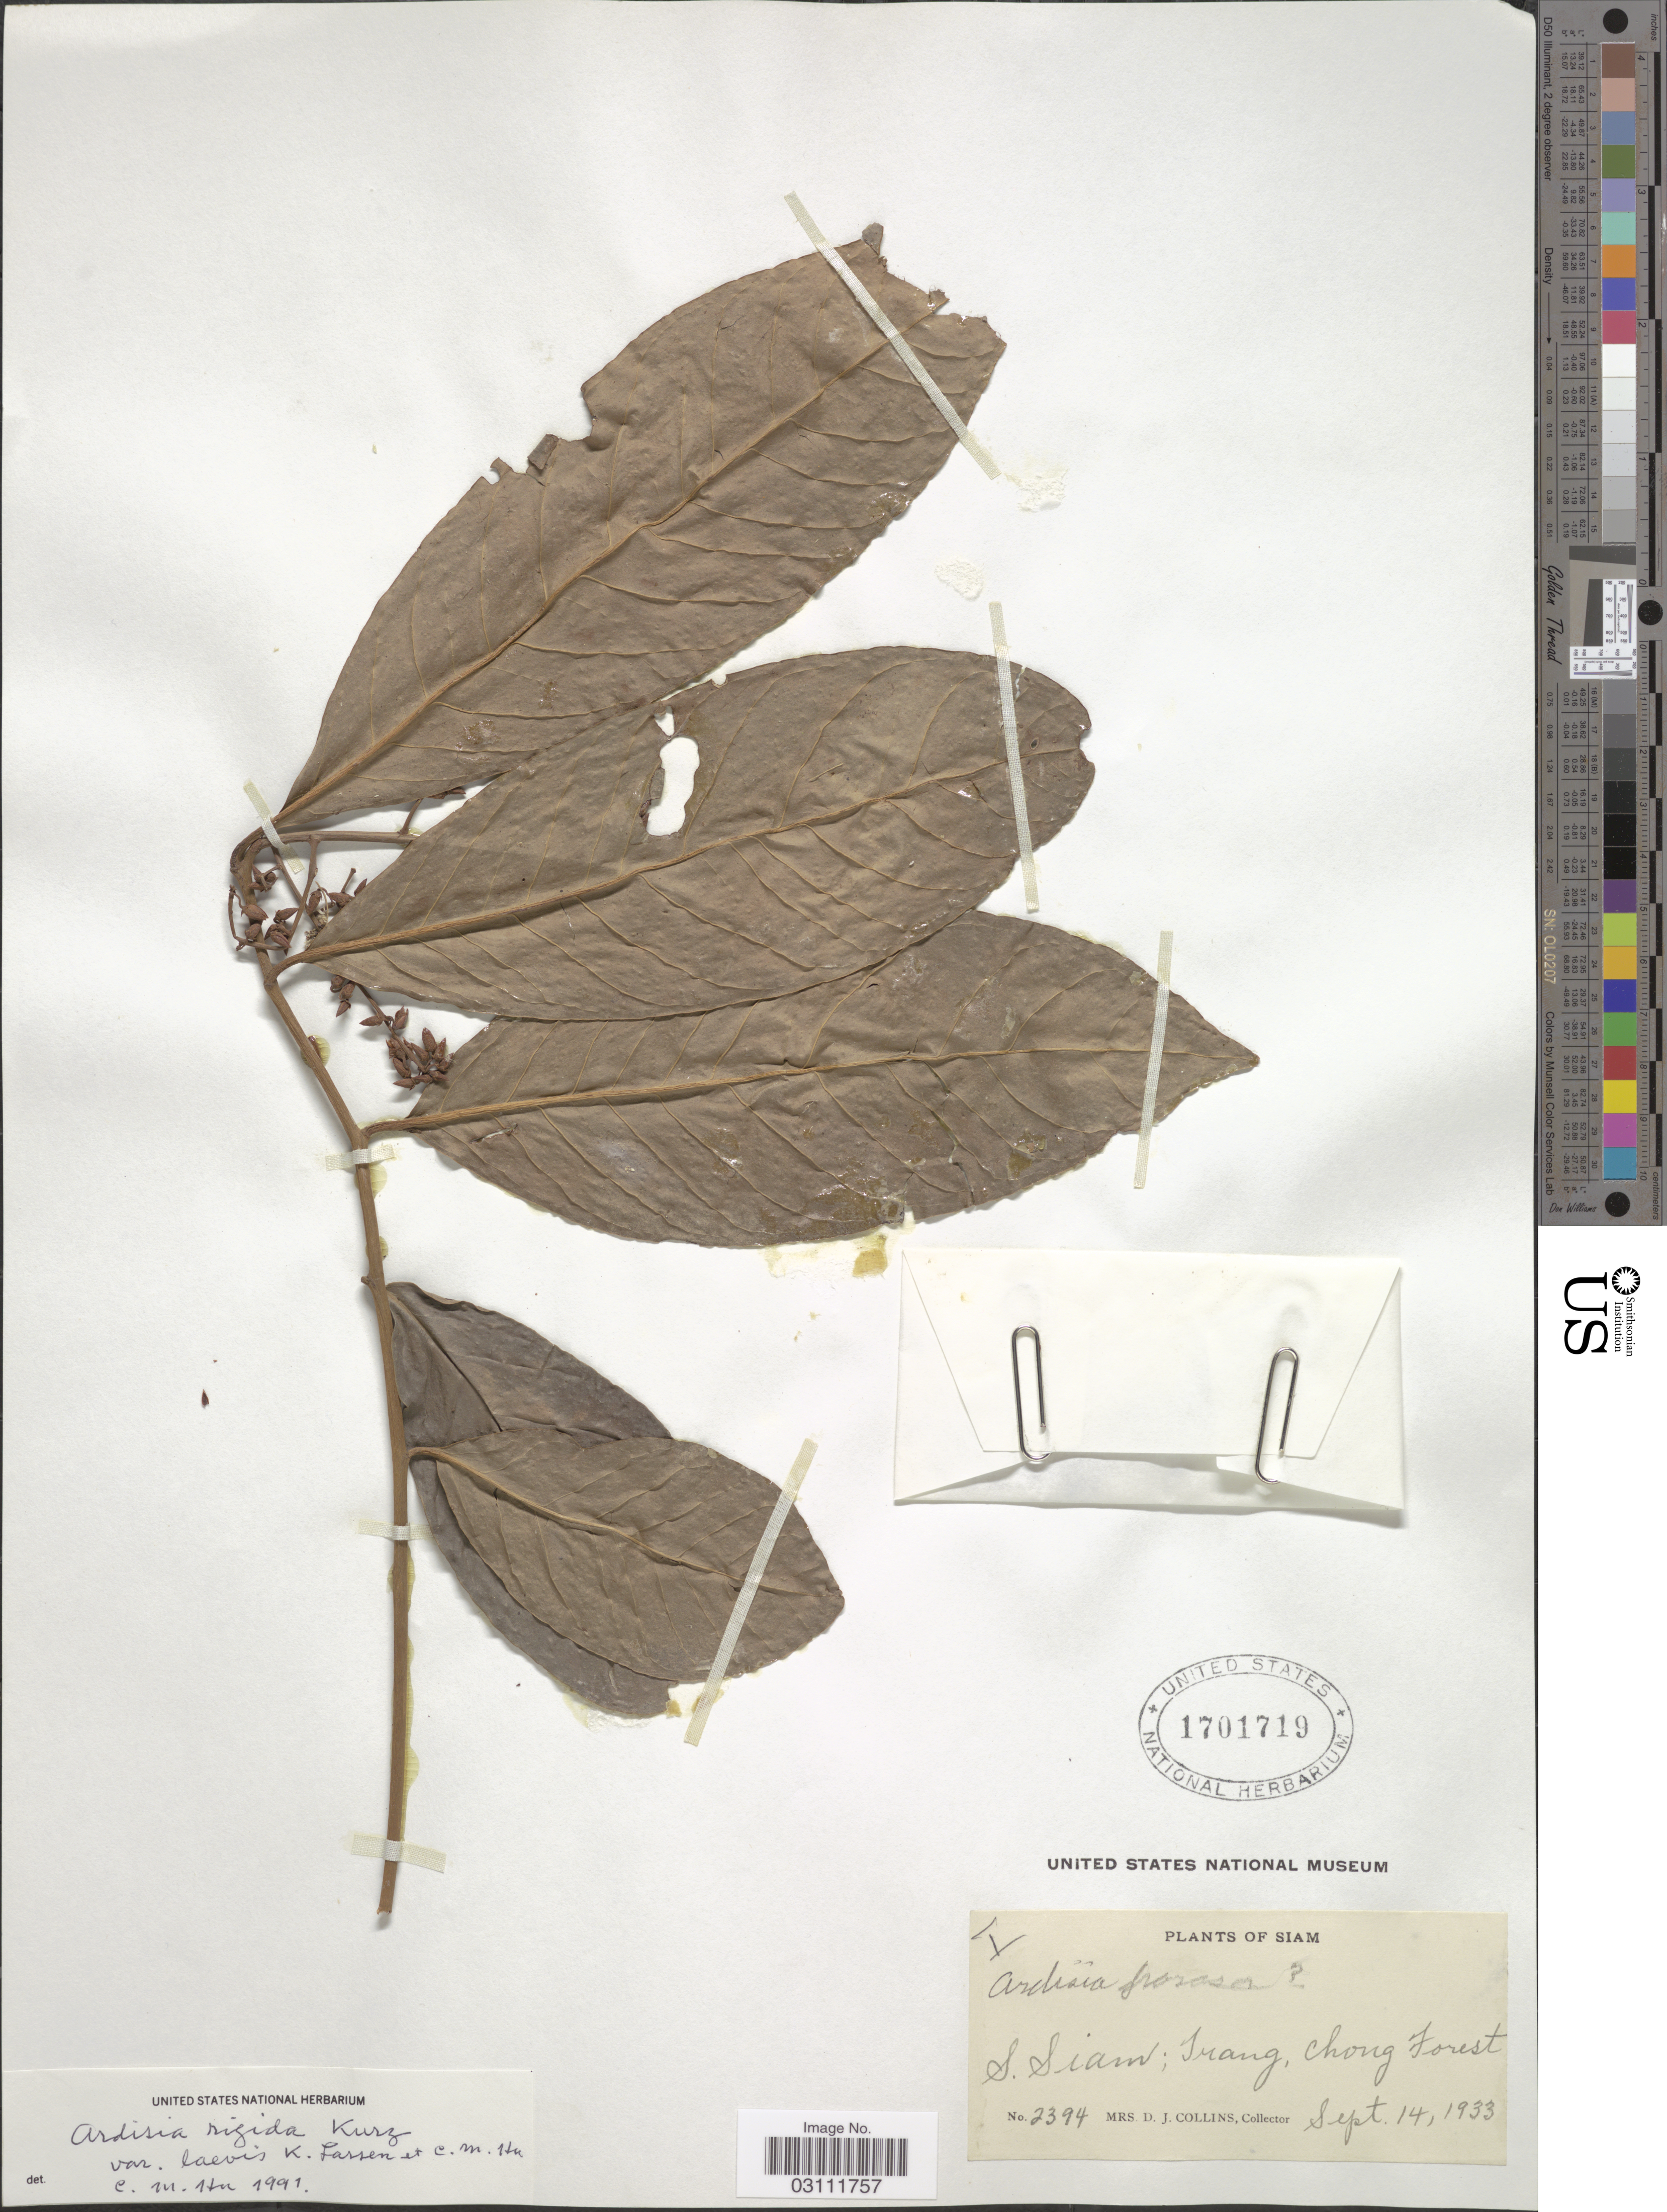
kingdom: Plantae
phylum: Tracheophyta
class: Magnoliopsida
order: Ericales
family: Primulaceae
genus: Ardisia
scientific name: Ardisia porosa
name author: C.B. Clarke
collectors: Mrs. D. J. Collins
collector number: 2394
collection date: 1933-09-14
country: Thailand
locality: Siam, S. Siam: Trang, chong Forest.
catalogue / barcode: US 1701719